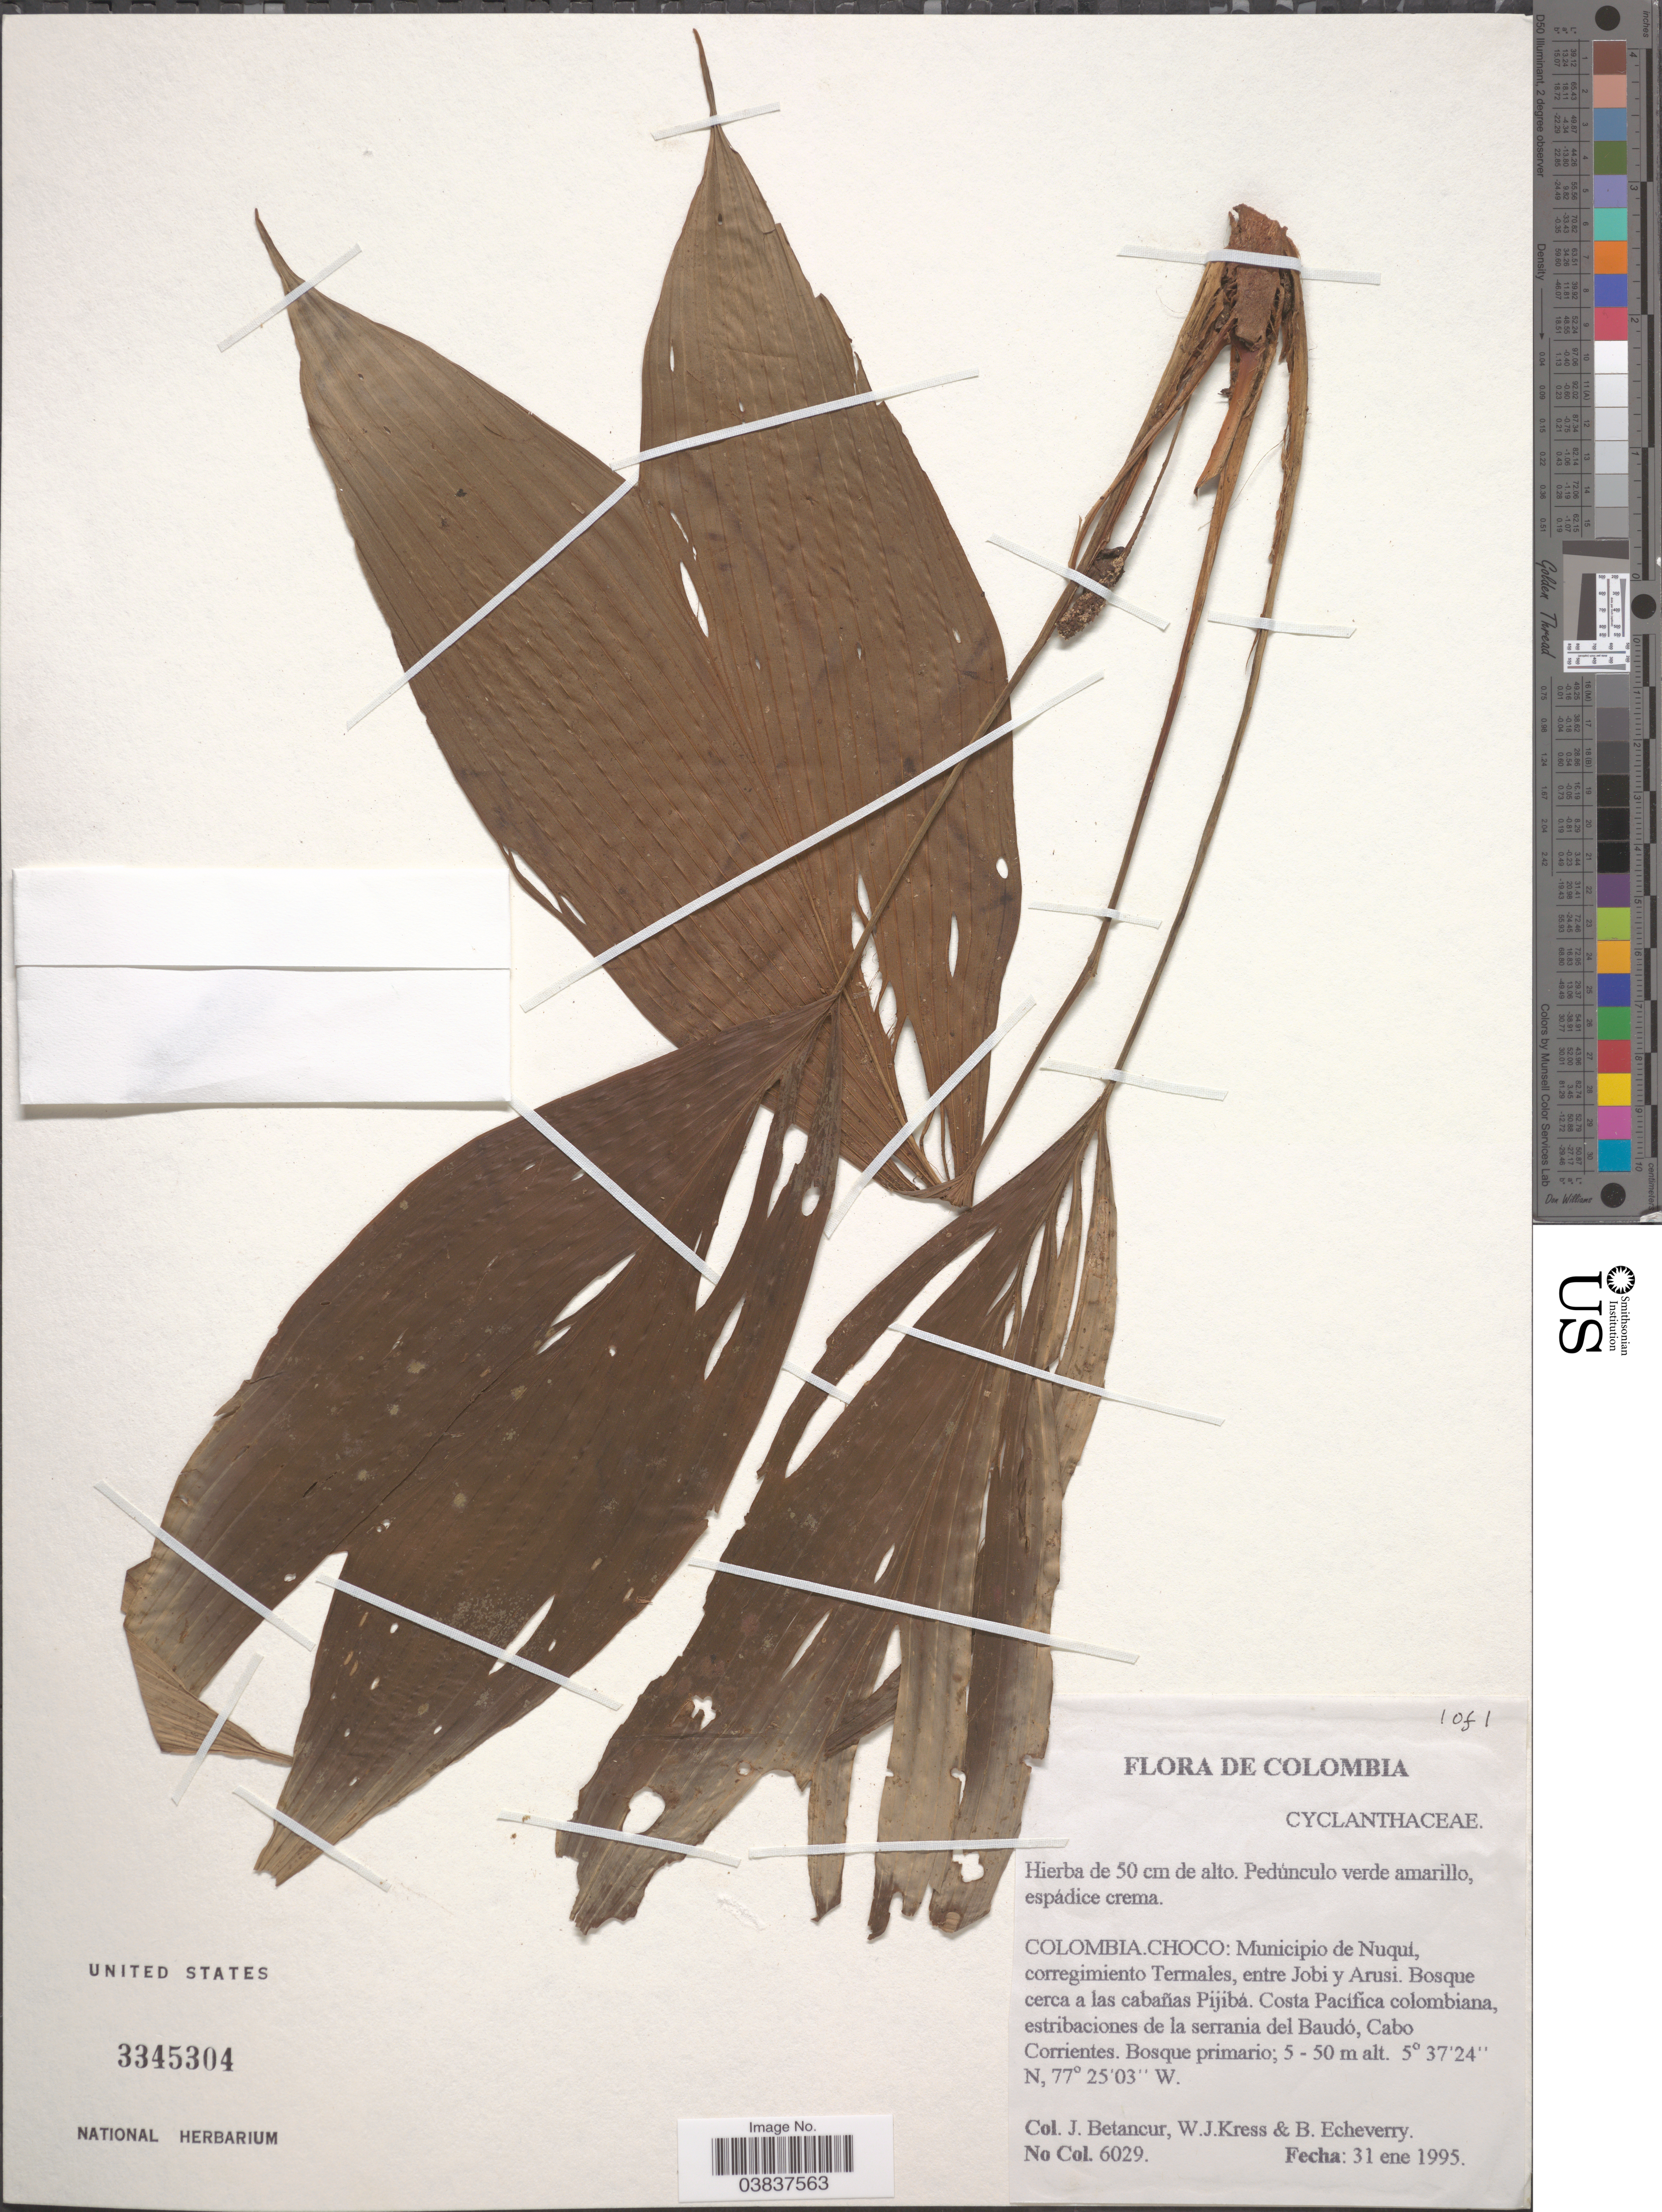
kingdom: Plantae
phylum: Tracheophyta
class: Liliopsida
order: Pandanales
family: Cyclanthaceae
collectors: J. Betancur, W. J. Kress & B. Echeverry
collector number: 6029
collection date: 1995-01-31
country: Colombia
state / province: Chocó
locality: Municipio de Nuqui, corregimiento Termales, entre Jobi y Arusi. Bosque cerca a las cabañas Pijibá. Costa Pacifica colombiana, estribacoines de la serrania del Baudó, Cabo Corrientes.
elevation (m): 5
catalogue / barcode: US 3345304